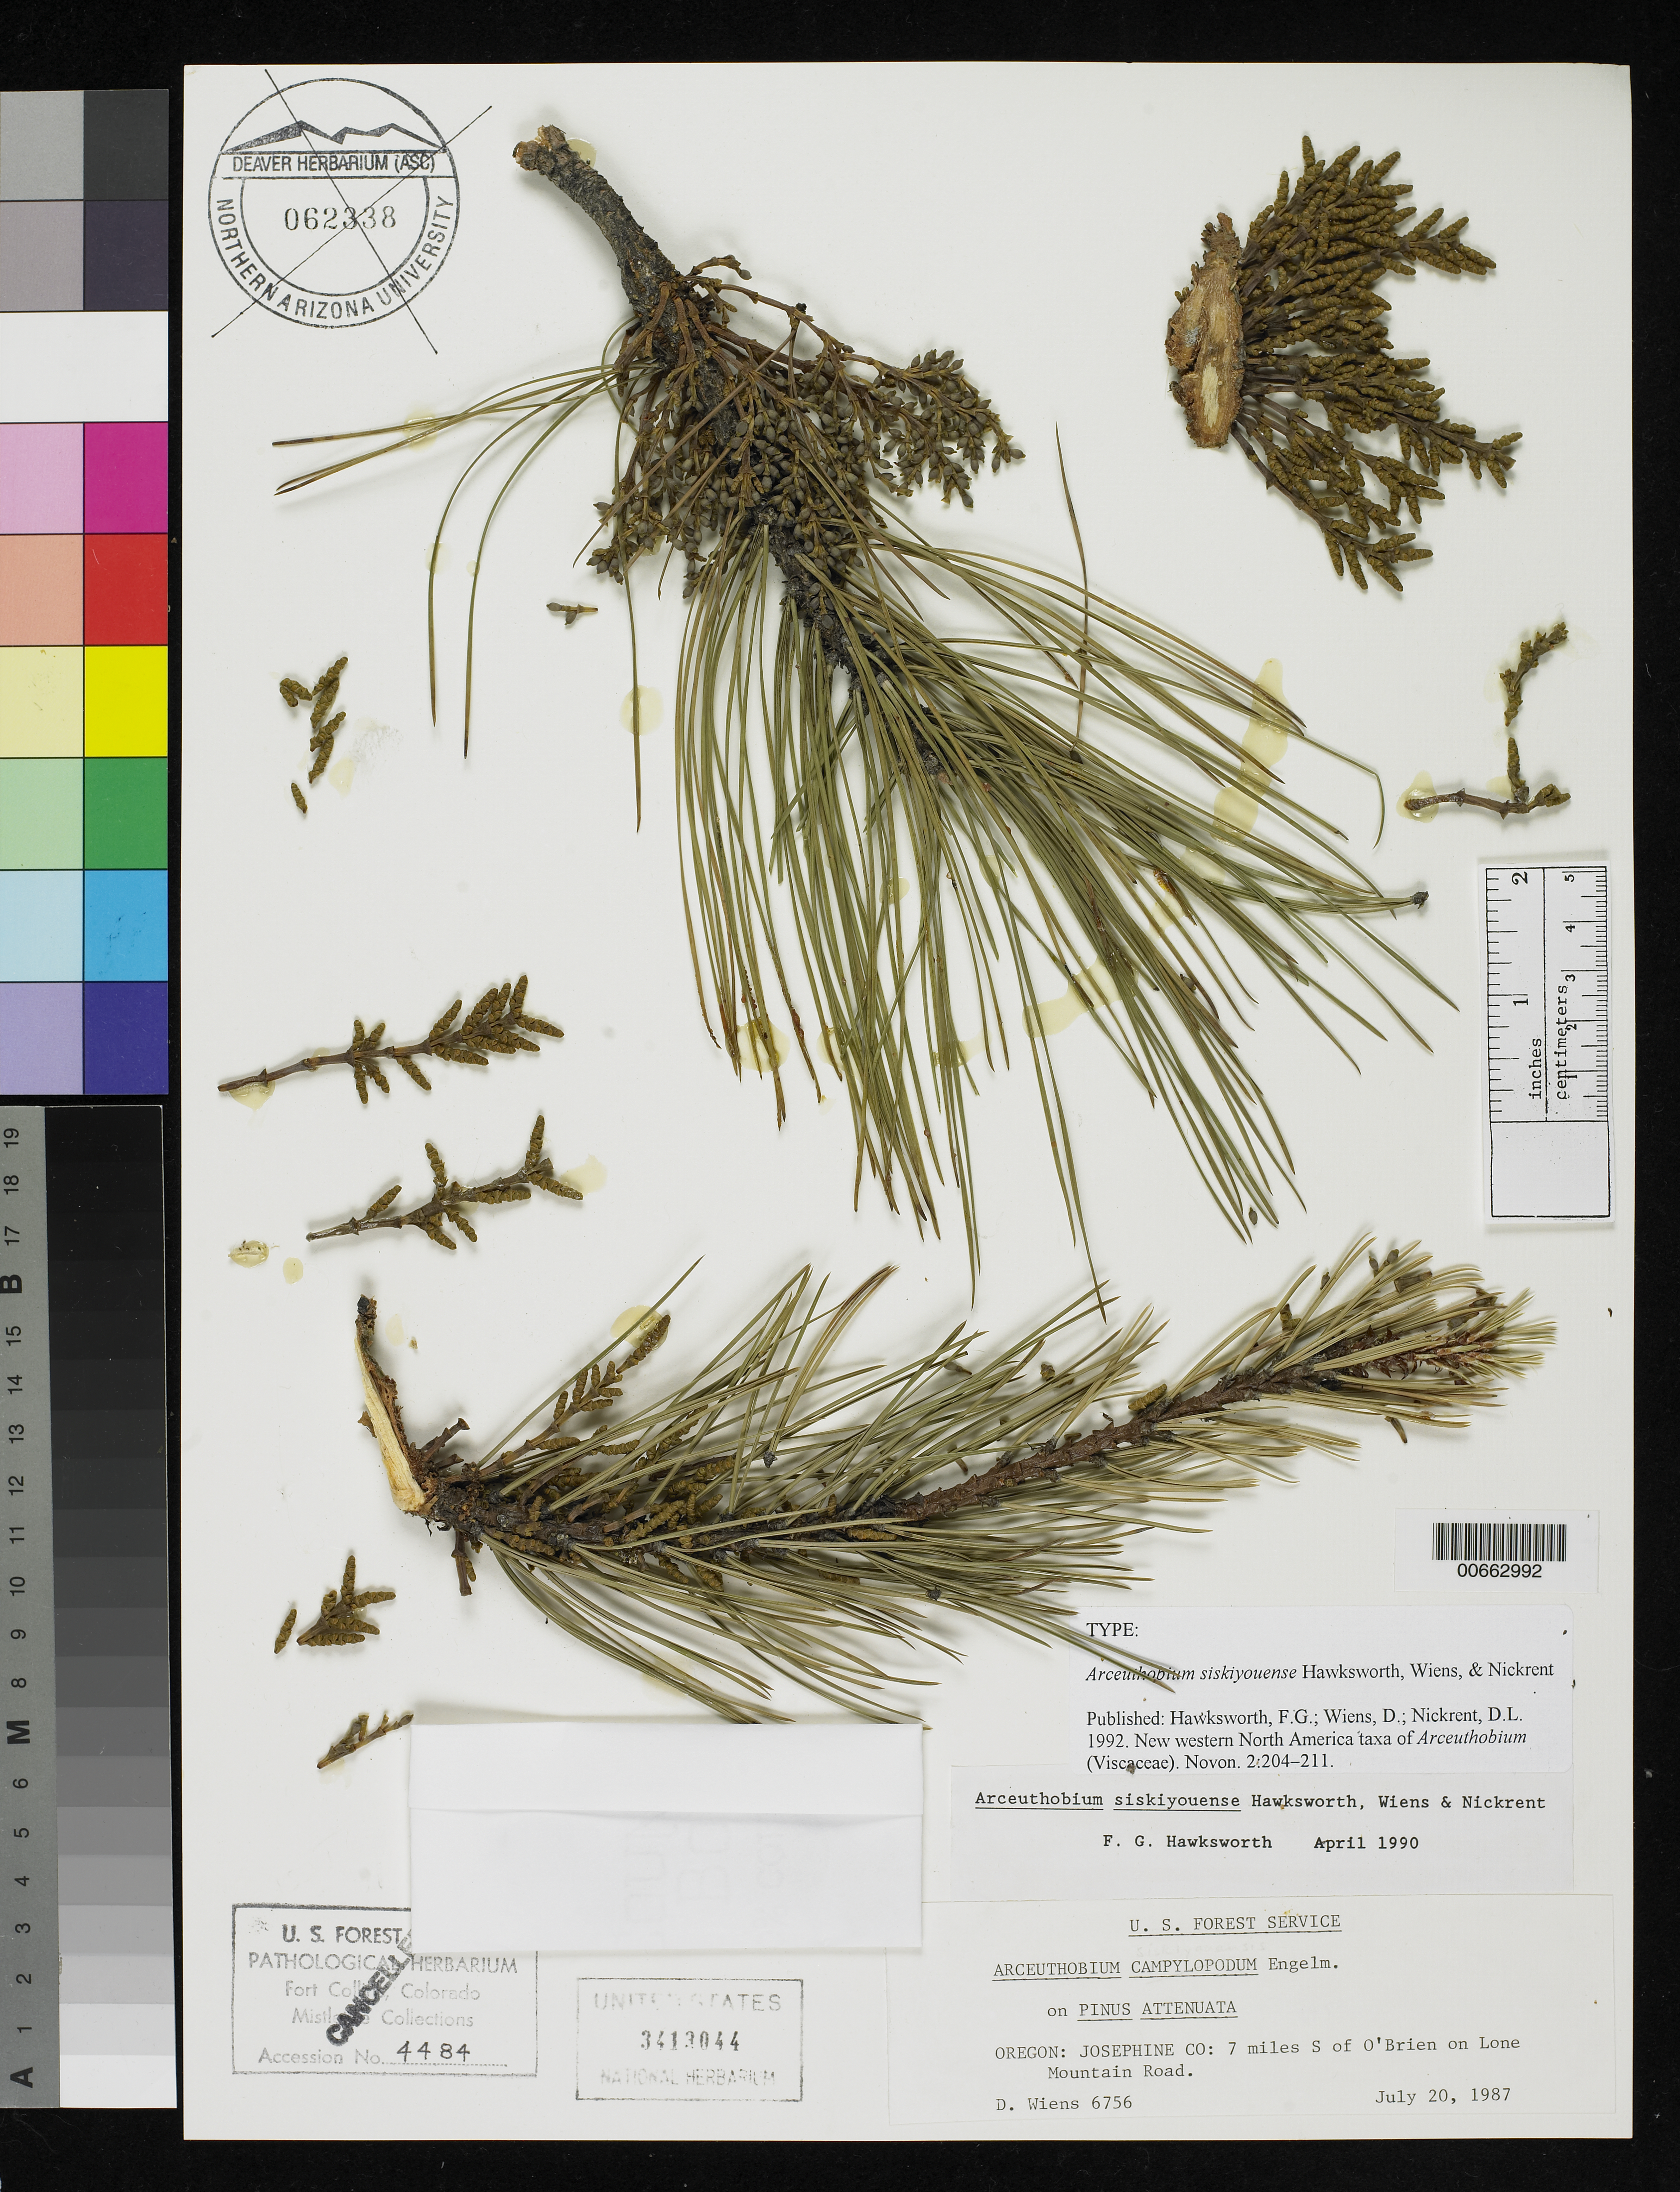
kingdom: Plantae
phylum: Tracheophyta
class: Magnoliopsida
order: Santalales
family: Viscaceae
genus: Arceuthobium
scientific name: Arceuthobium siskiyouense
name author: Hawksw. et al.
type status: Holotype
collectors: D. Wiens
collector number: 6756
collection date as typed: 20 Jul 1987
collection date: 1987-07-20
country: United States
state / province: Oregon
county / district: Josephine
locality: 7 mi. S of O'Brien on Lone Mountain Road.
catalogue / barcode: US 3413044